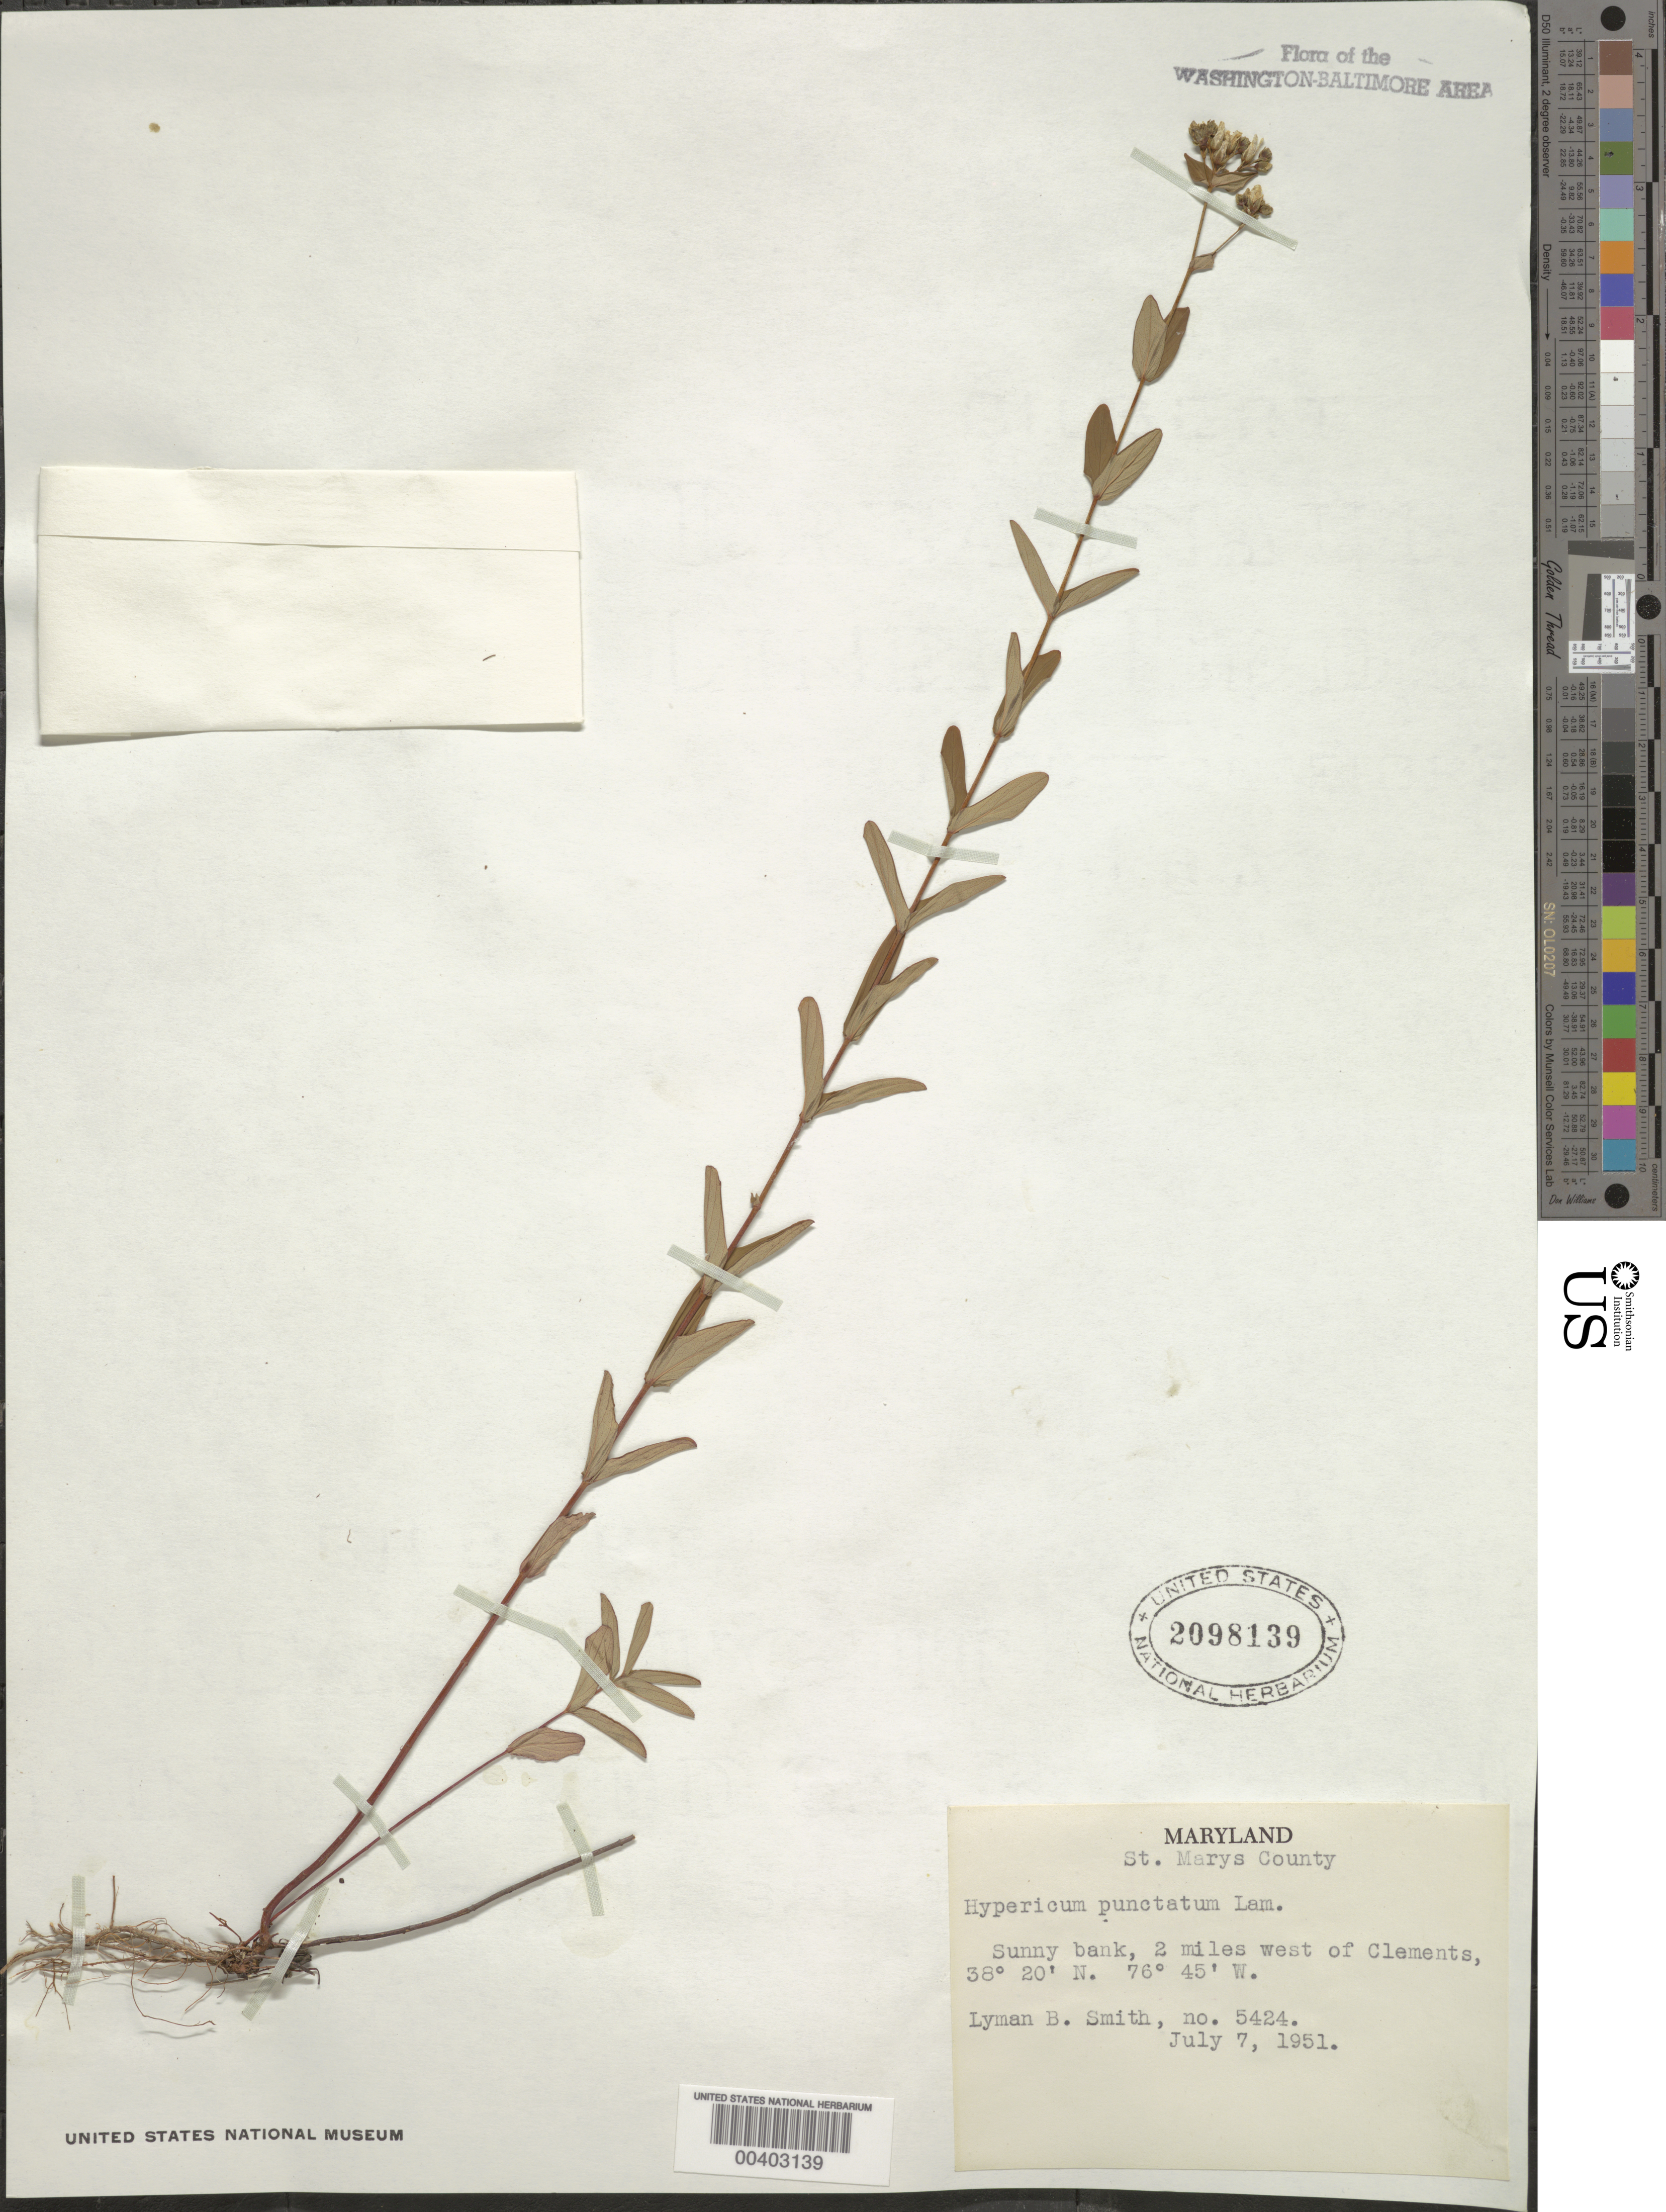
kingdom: Plantae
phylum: Tracheophyta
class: Magnoliopsida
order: Malpighiales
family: Hypericaceae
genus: Hypericum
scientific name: Hypericum punctatum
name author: Lam.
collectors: L. Smith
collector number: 5424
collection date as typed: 07 Jul 1951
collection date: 1951-07-07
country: United States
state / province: Maryland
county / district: St. Mary's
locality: West of Clements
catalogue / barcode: US 2098139